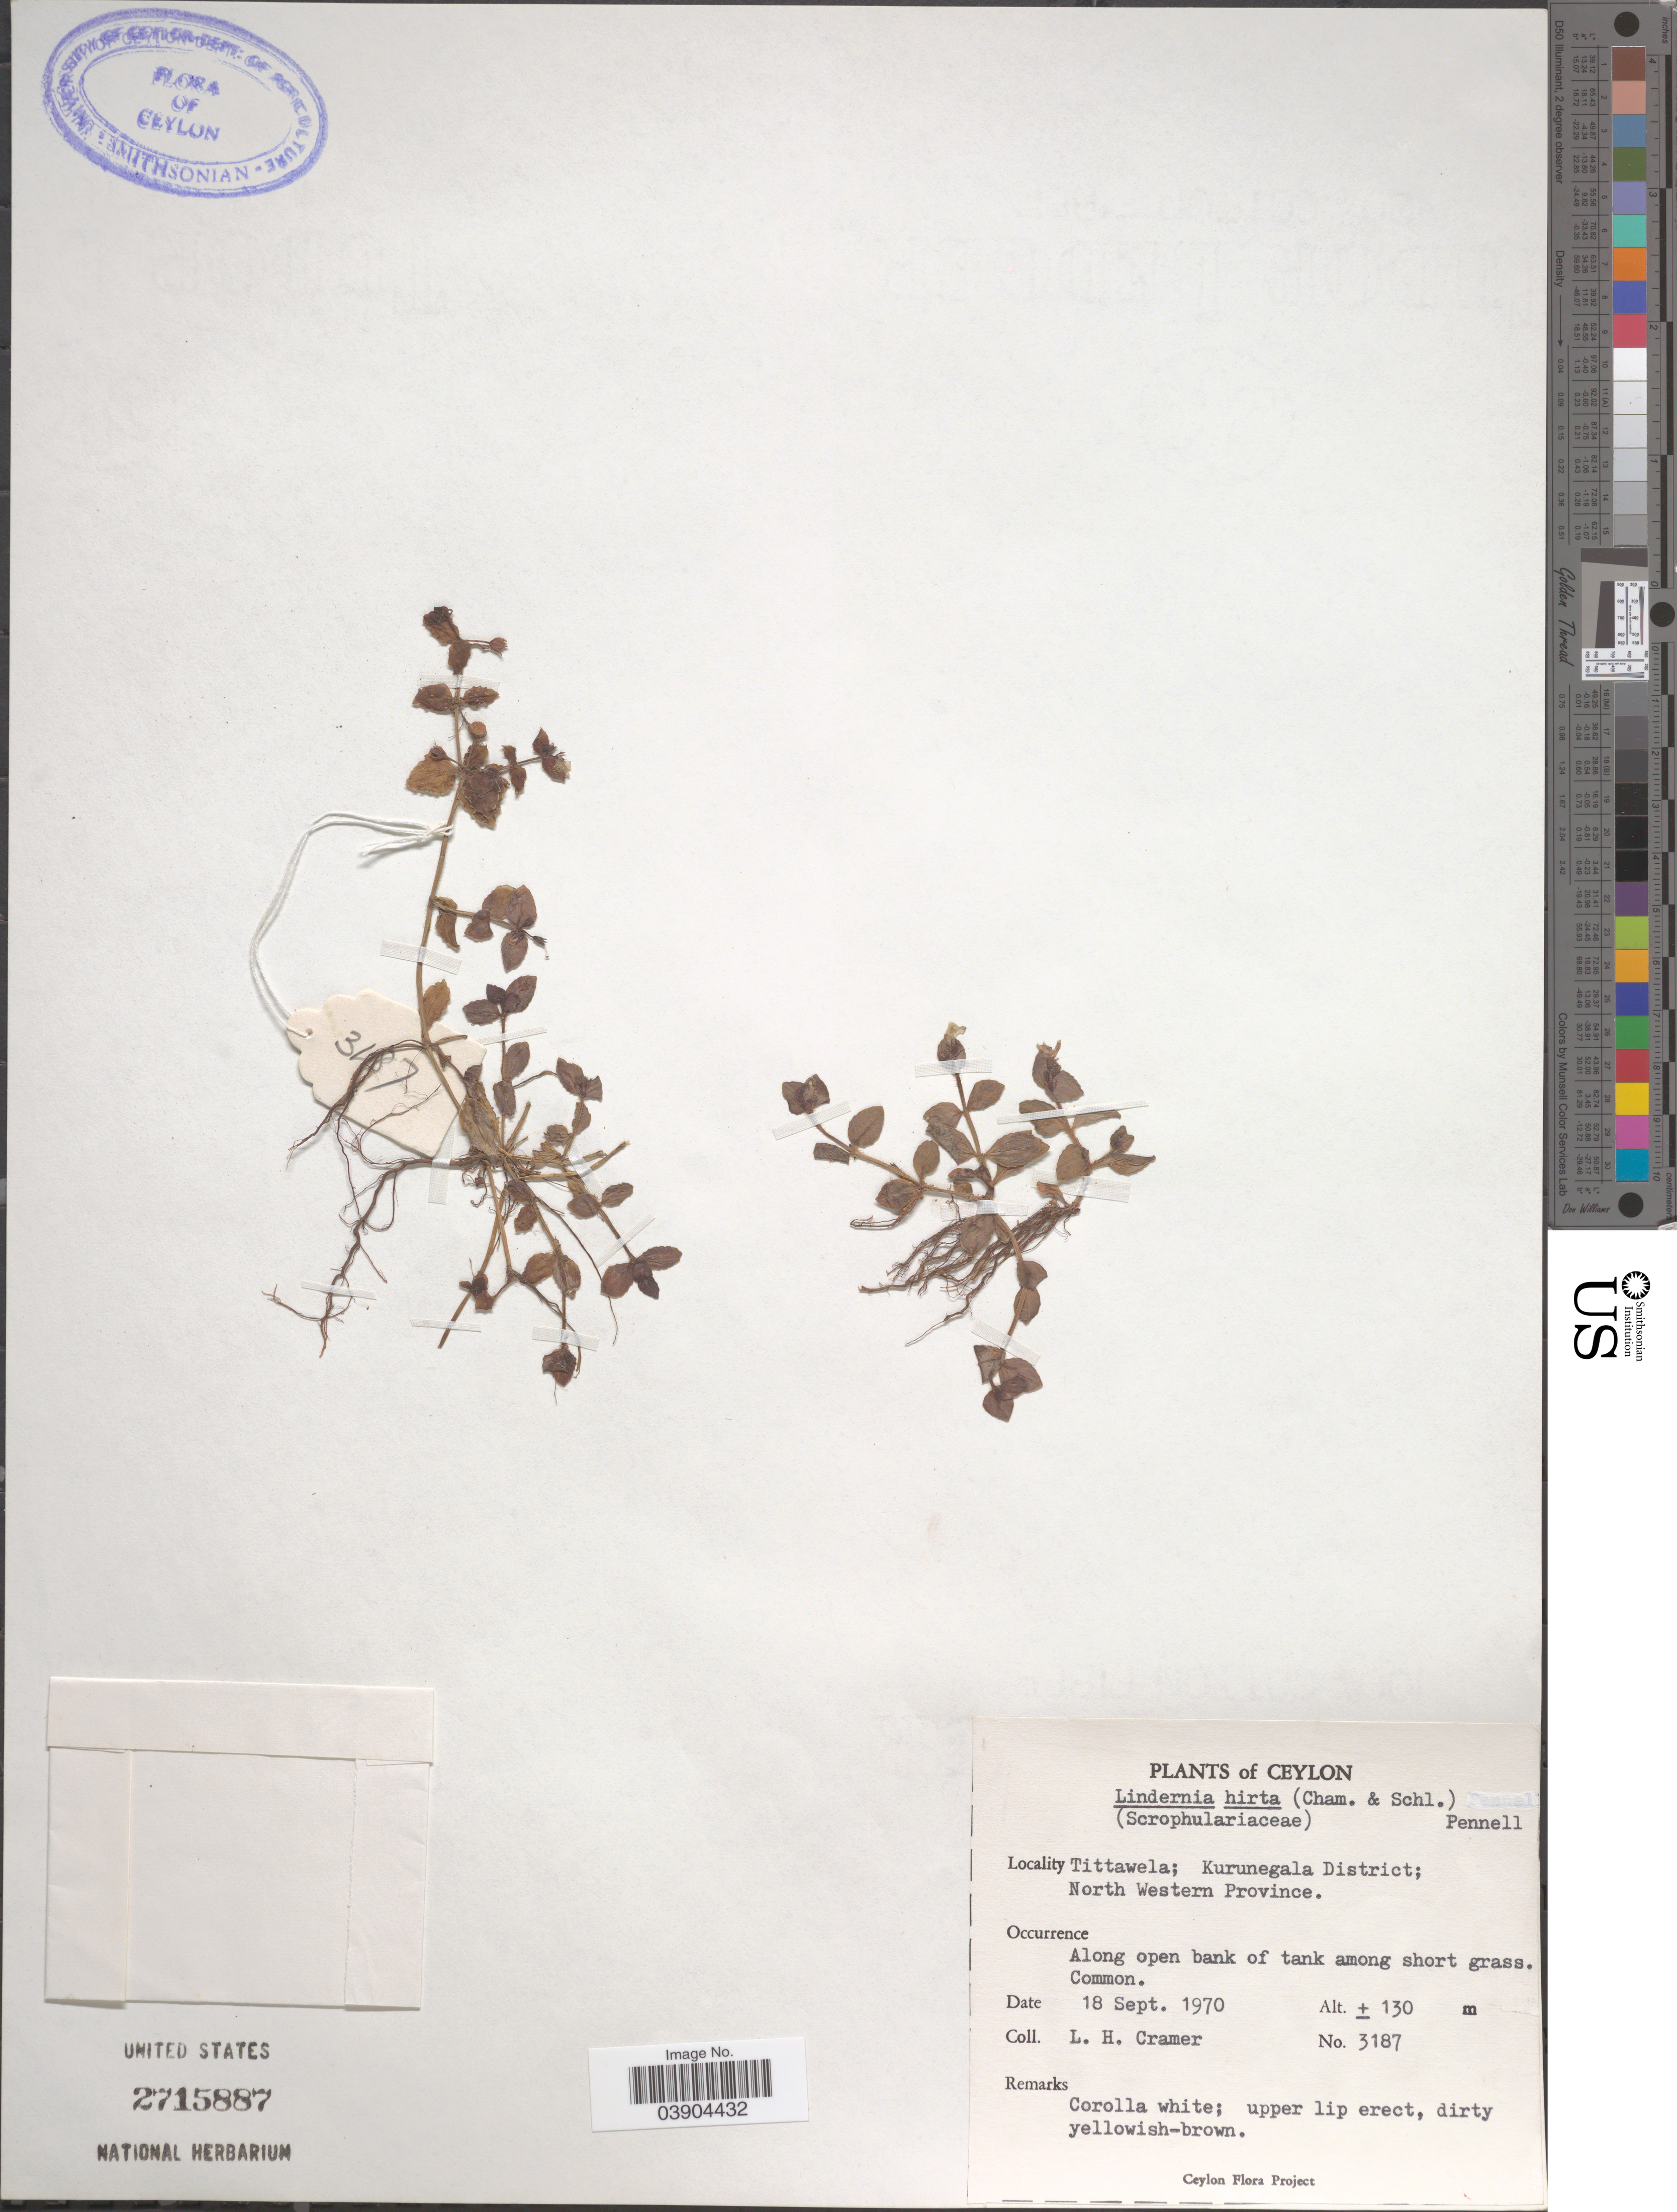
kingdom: Plantae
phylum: Tracheophyta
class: Magnoliopsida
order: Lamiales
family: Linderniaceae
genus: Lindernia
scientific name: Lindernia hirta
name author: (Cham. & Schltdl.) Pennell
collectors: L. H. Cramer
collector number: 3187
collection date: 1970-09-18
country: Sri Lanka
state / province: North Western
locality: Ceylon. Tittawela; Kurunegala District.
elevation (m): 130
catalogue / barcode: US 2715887